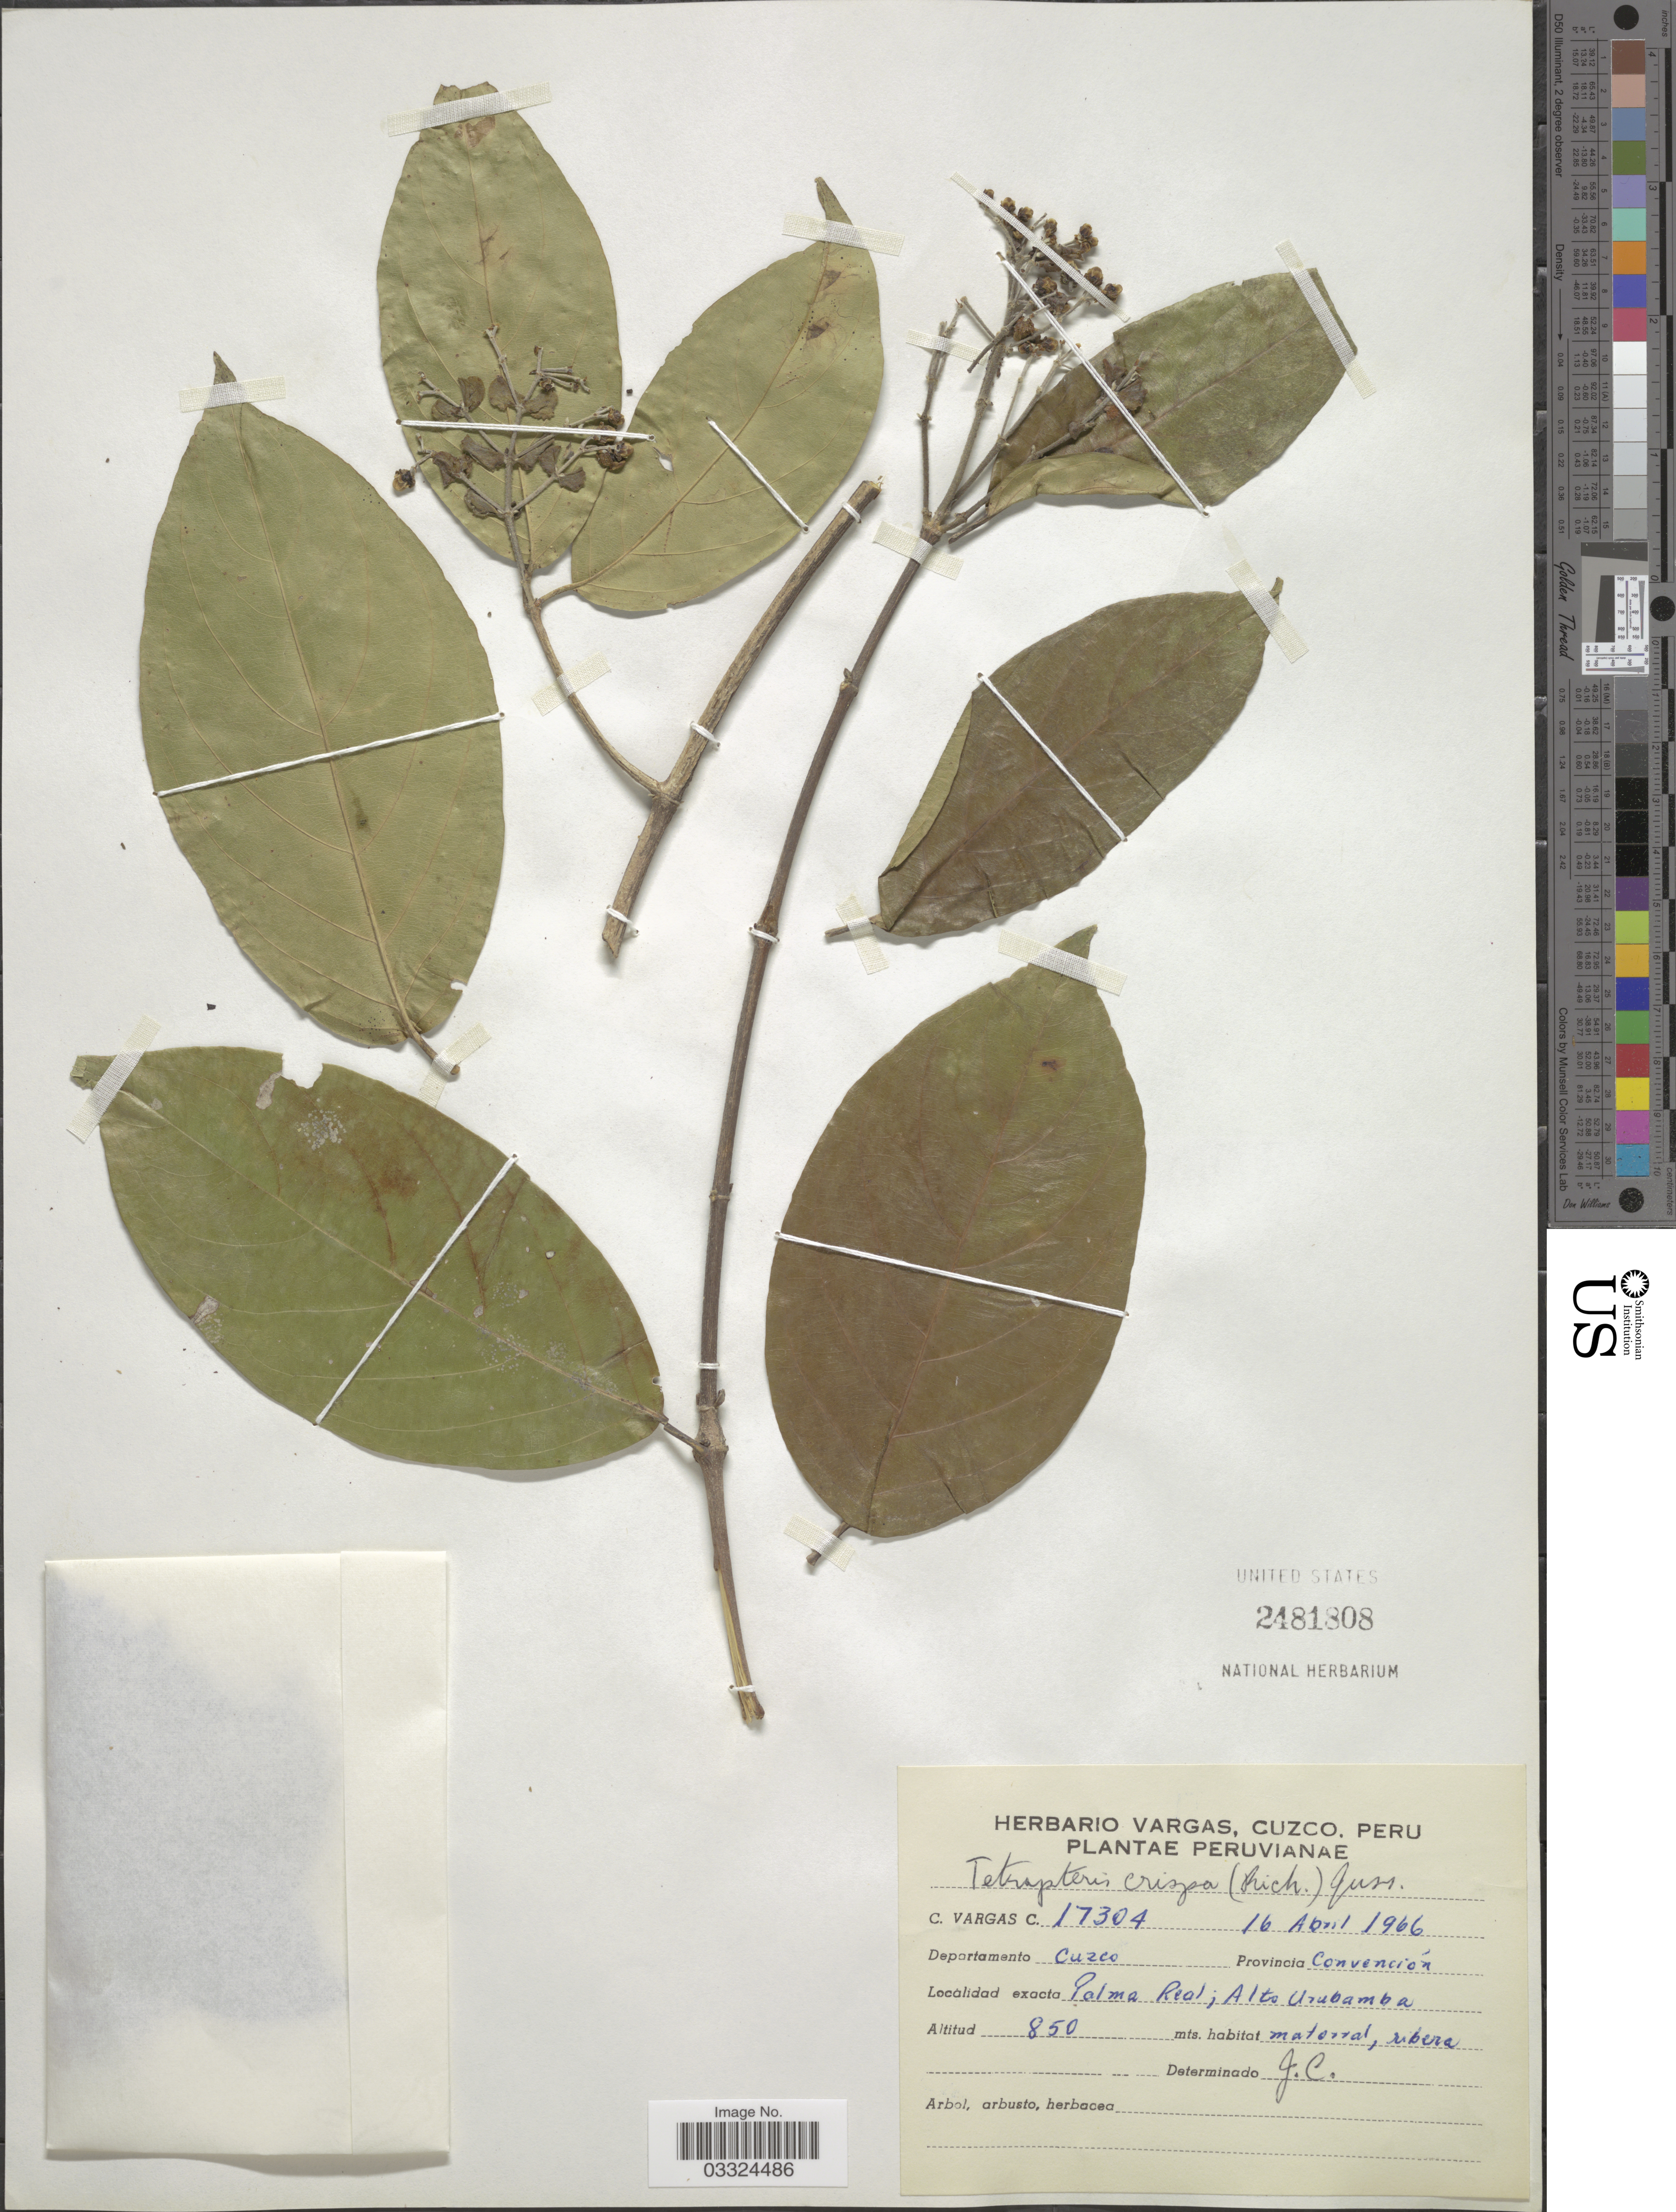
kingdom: Plantae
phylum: Tracheophyta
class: Magnoliopsida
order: Malpighiales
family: Malpighiaceae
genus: Tetrapterys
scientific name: Tetrapterys crispa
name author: A. Juss.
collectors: C. Vargas Calderón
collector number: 17304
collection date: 1966-04-16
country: Peru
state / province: Cusco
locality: Departamento Cuzco. Provincia Convención. Palma Real; Alto Urubamba.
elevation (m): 850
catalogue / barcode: US 2481808